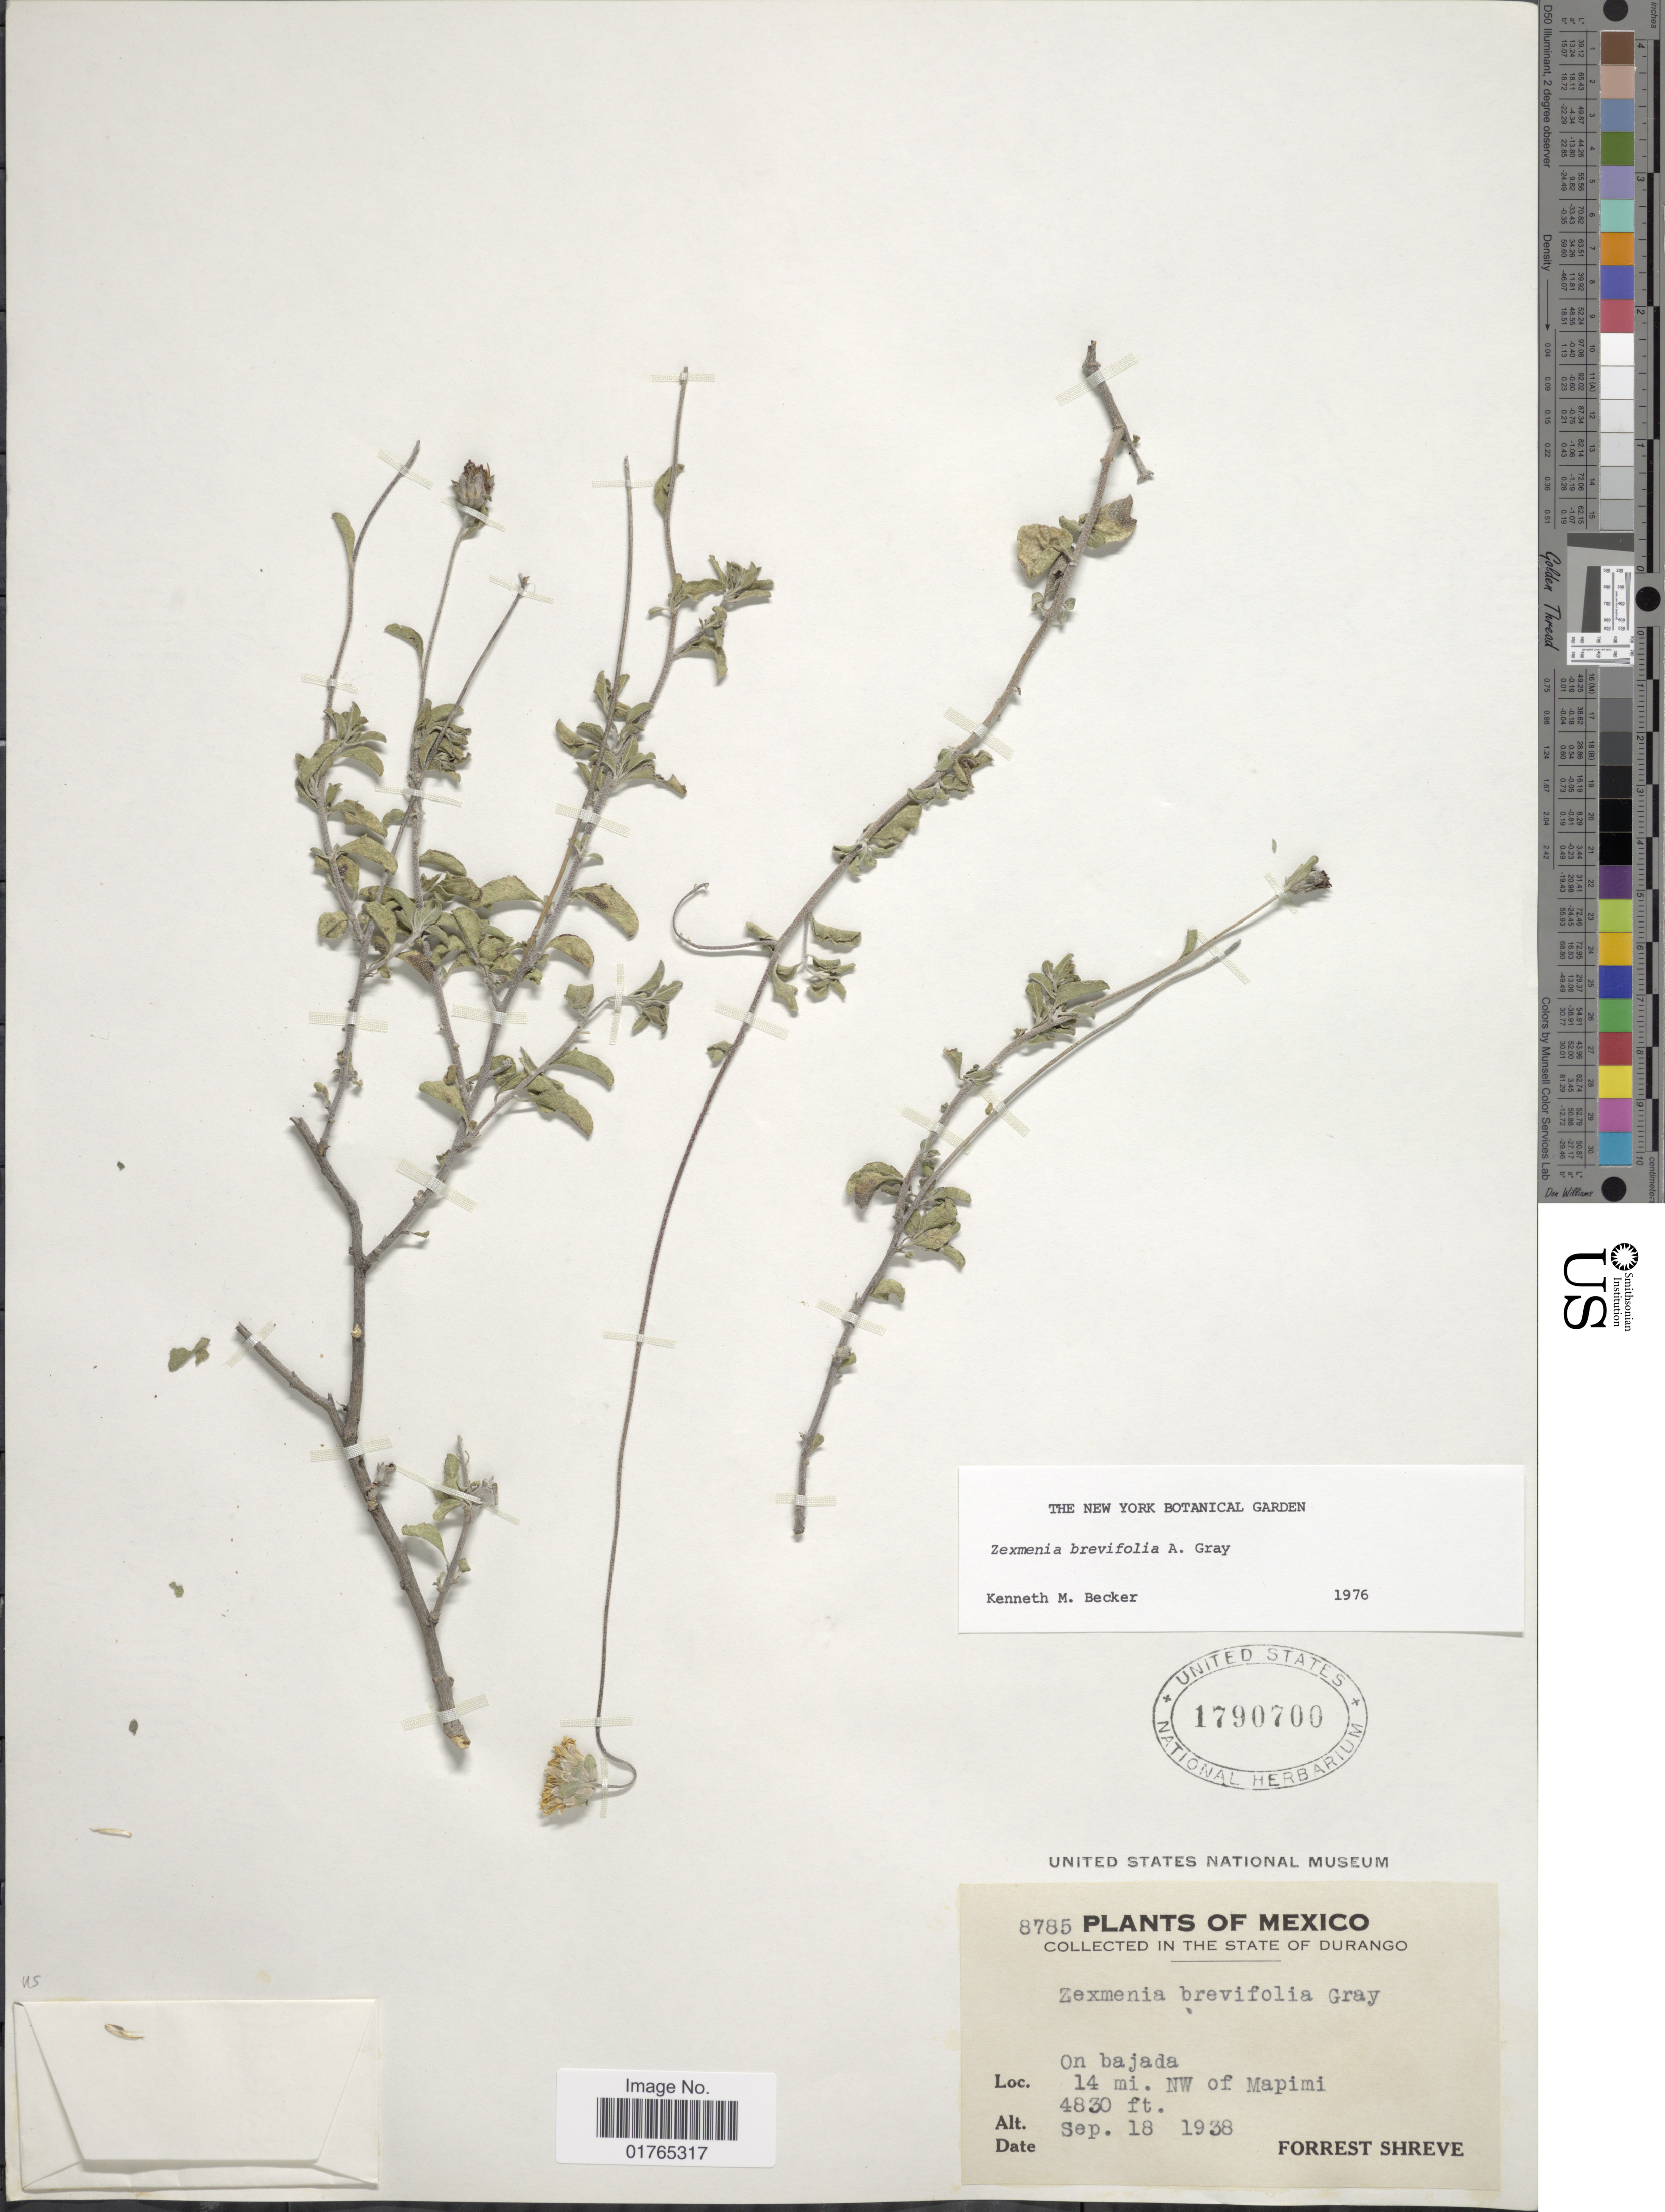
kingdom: Plantae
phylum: Tracheophyta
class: Magnoliopsida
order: Asterales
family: Asteraceae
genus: Jefea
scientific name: Jefea brevifolia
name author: (A. Gray) Strother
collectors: F. Shreve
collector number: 8785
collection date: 1938-09-18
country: Mexico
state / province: Durango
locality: On bajada, 14 mi. NW of Mapimi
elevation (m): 1472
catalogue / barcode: US 1790700